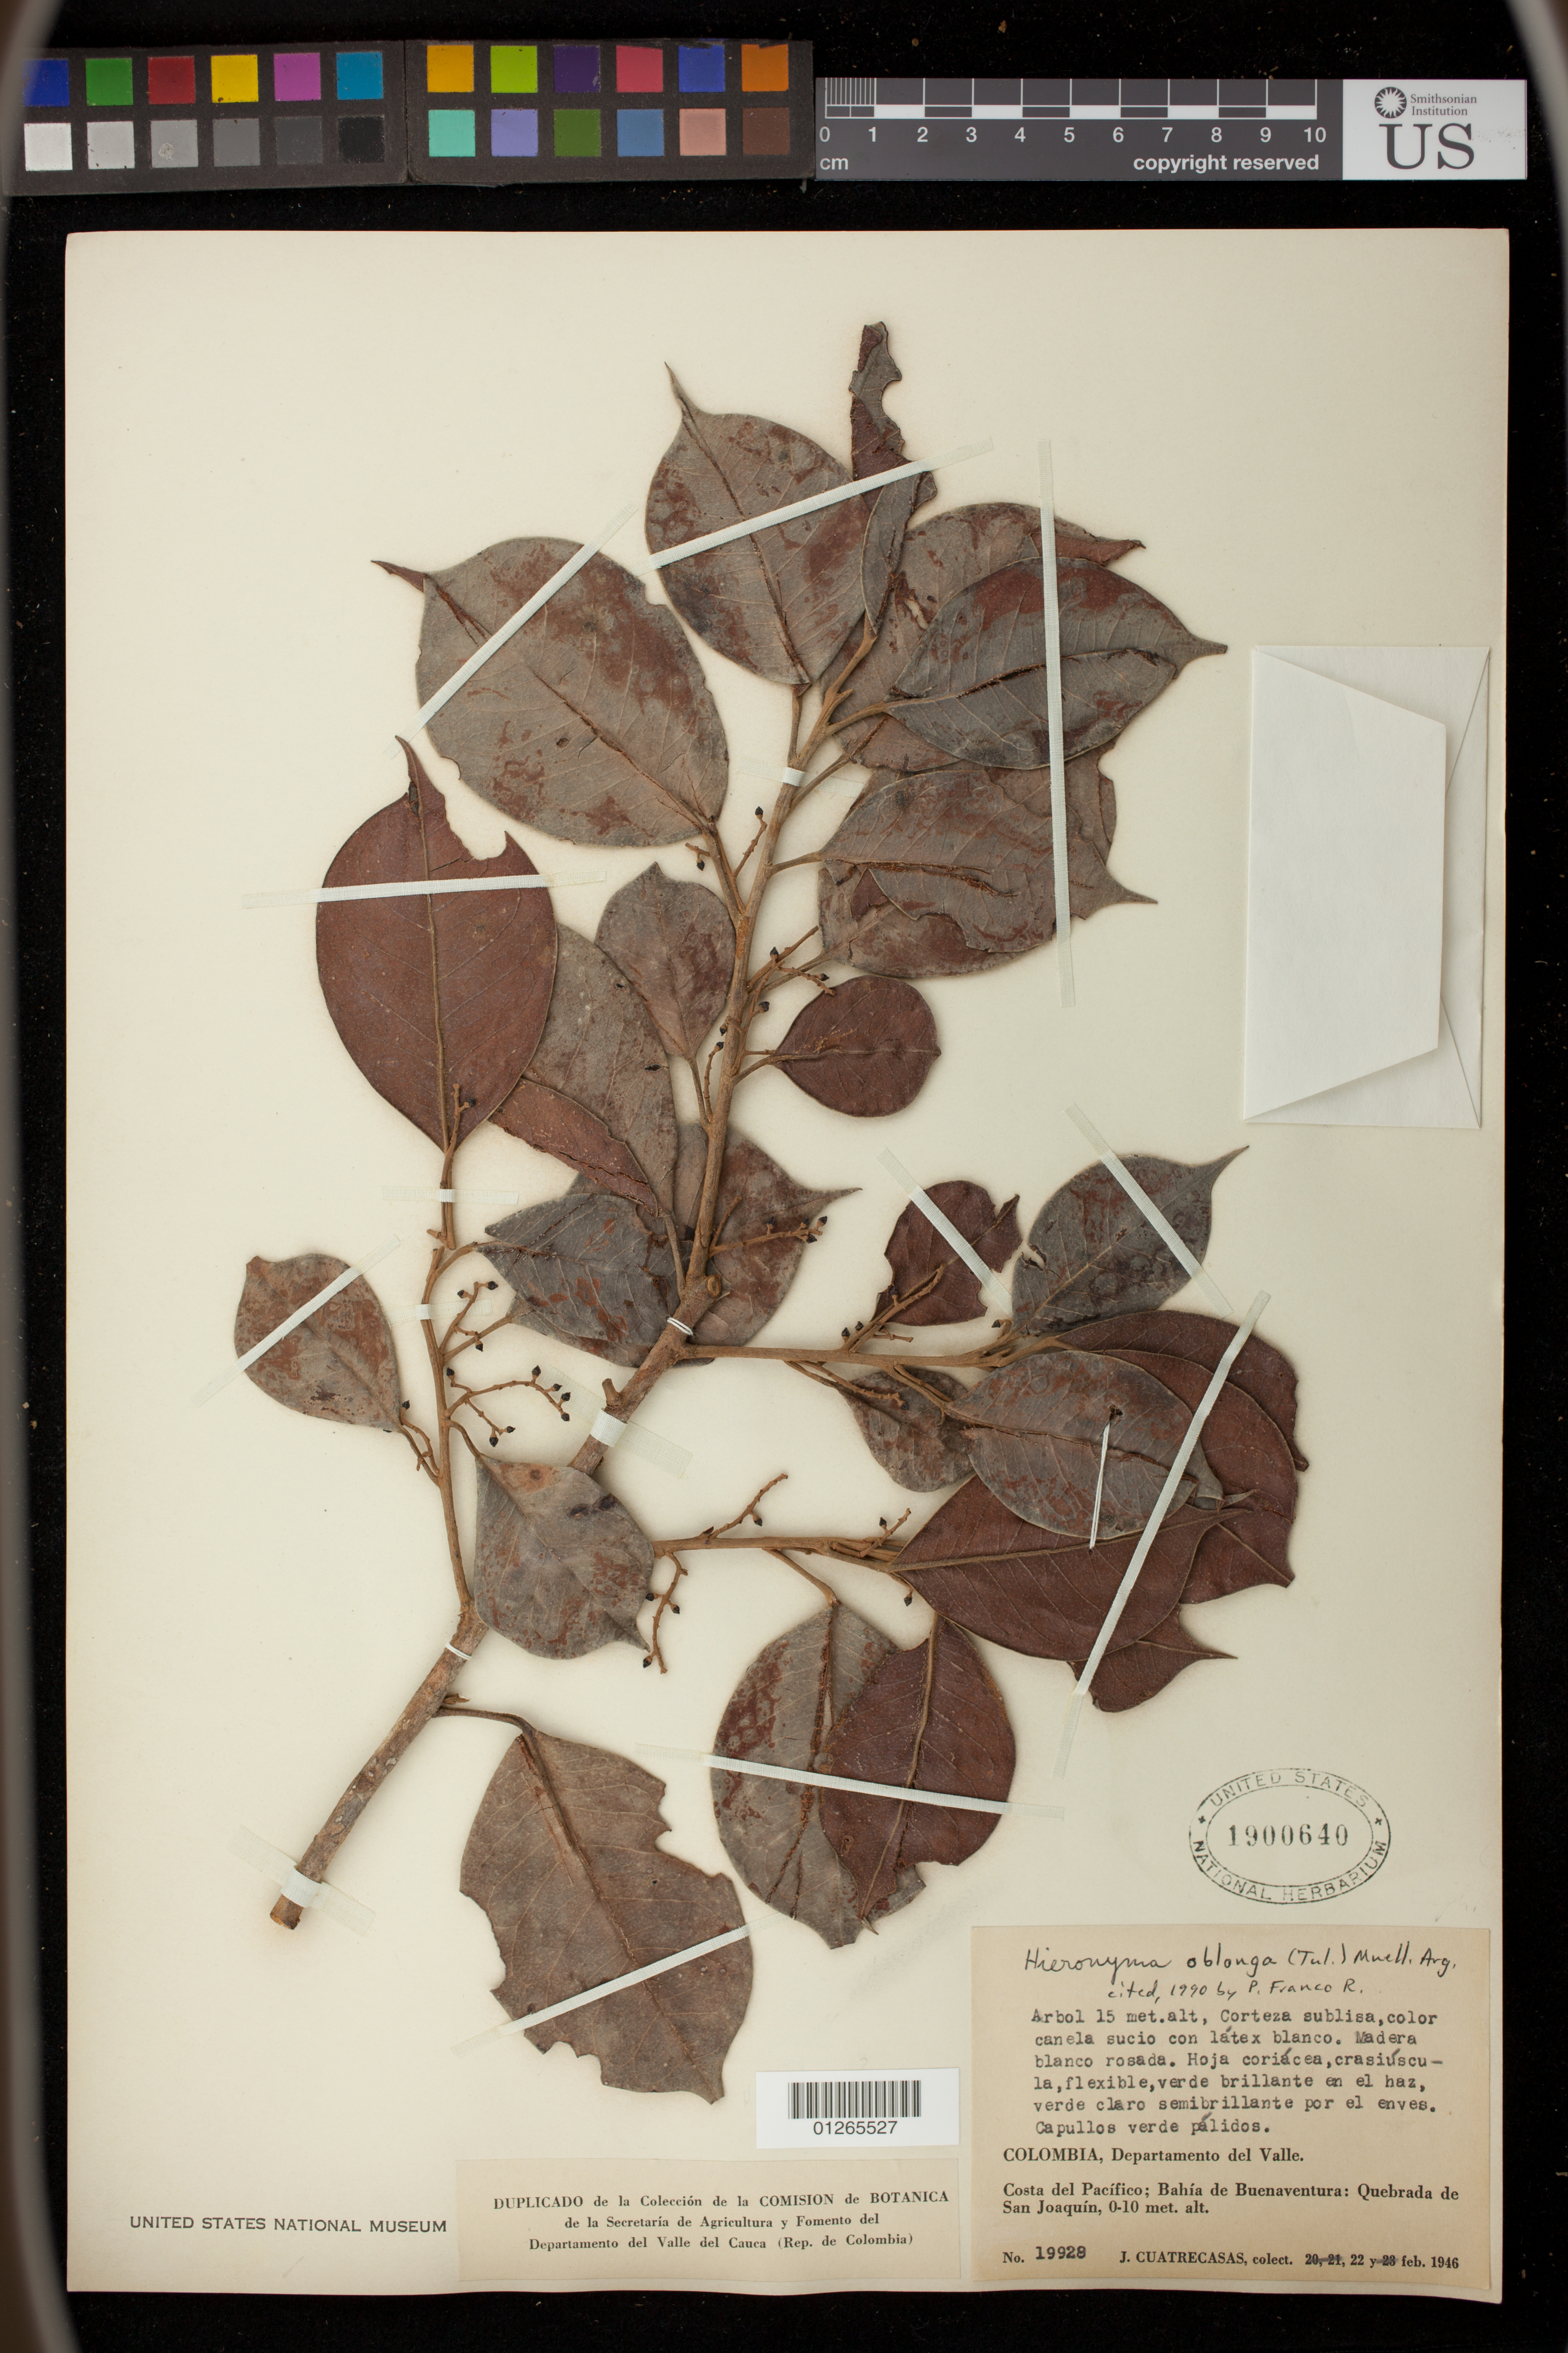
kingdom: Plantae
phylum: Tracheophyta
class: Magnoliopsida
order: Malpighiales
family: Phyllanthaceae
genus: Hieronyma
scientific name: Hieronyma oblonga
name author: (Tul.) Müll. Arg.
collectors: J. Cuatrecasas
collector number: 19928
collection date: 1946-02-22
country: Colombia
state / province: Meta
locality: Sierra De La Macarena: Central Mountains Approach Ridge. Buenaventura.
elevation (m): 0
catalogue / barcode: US 1900640